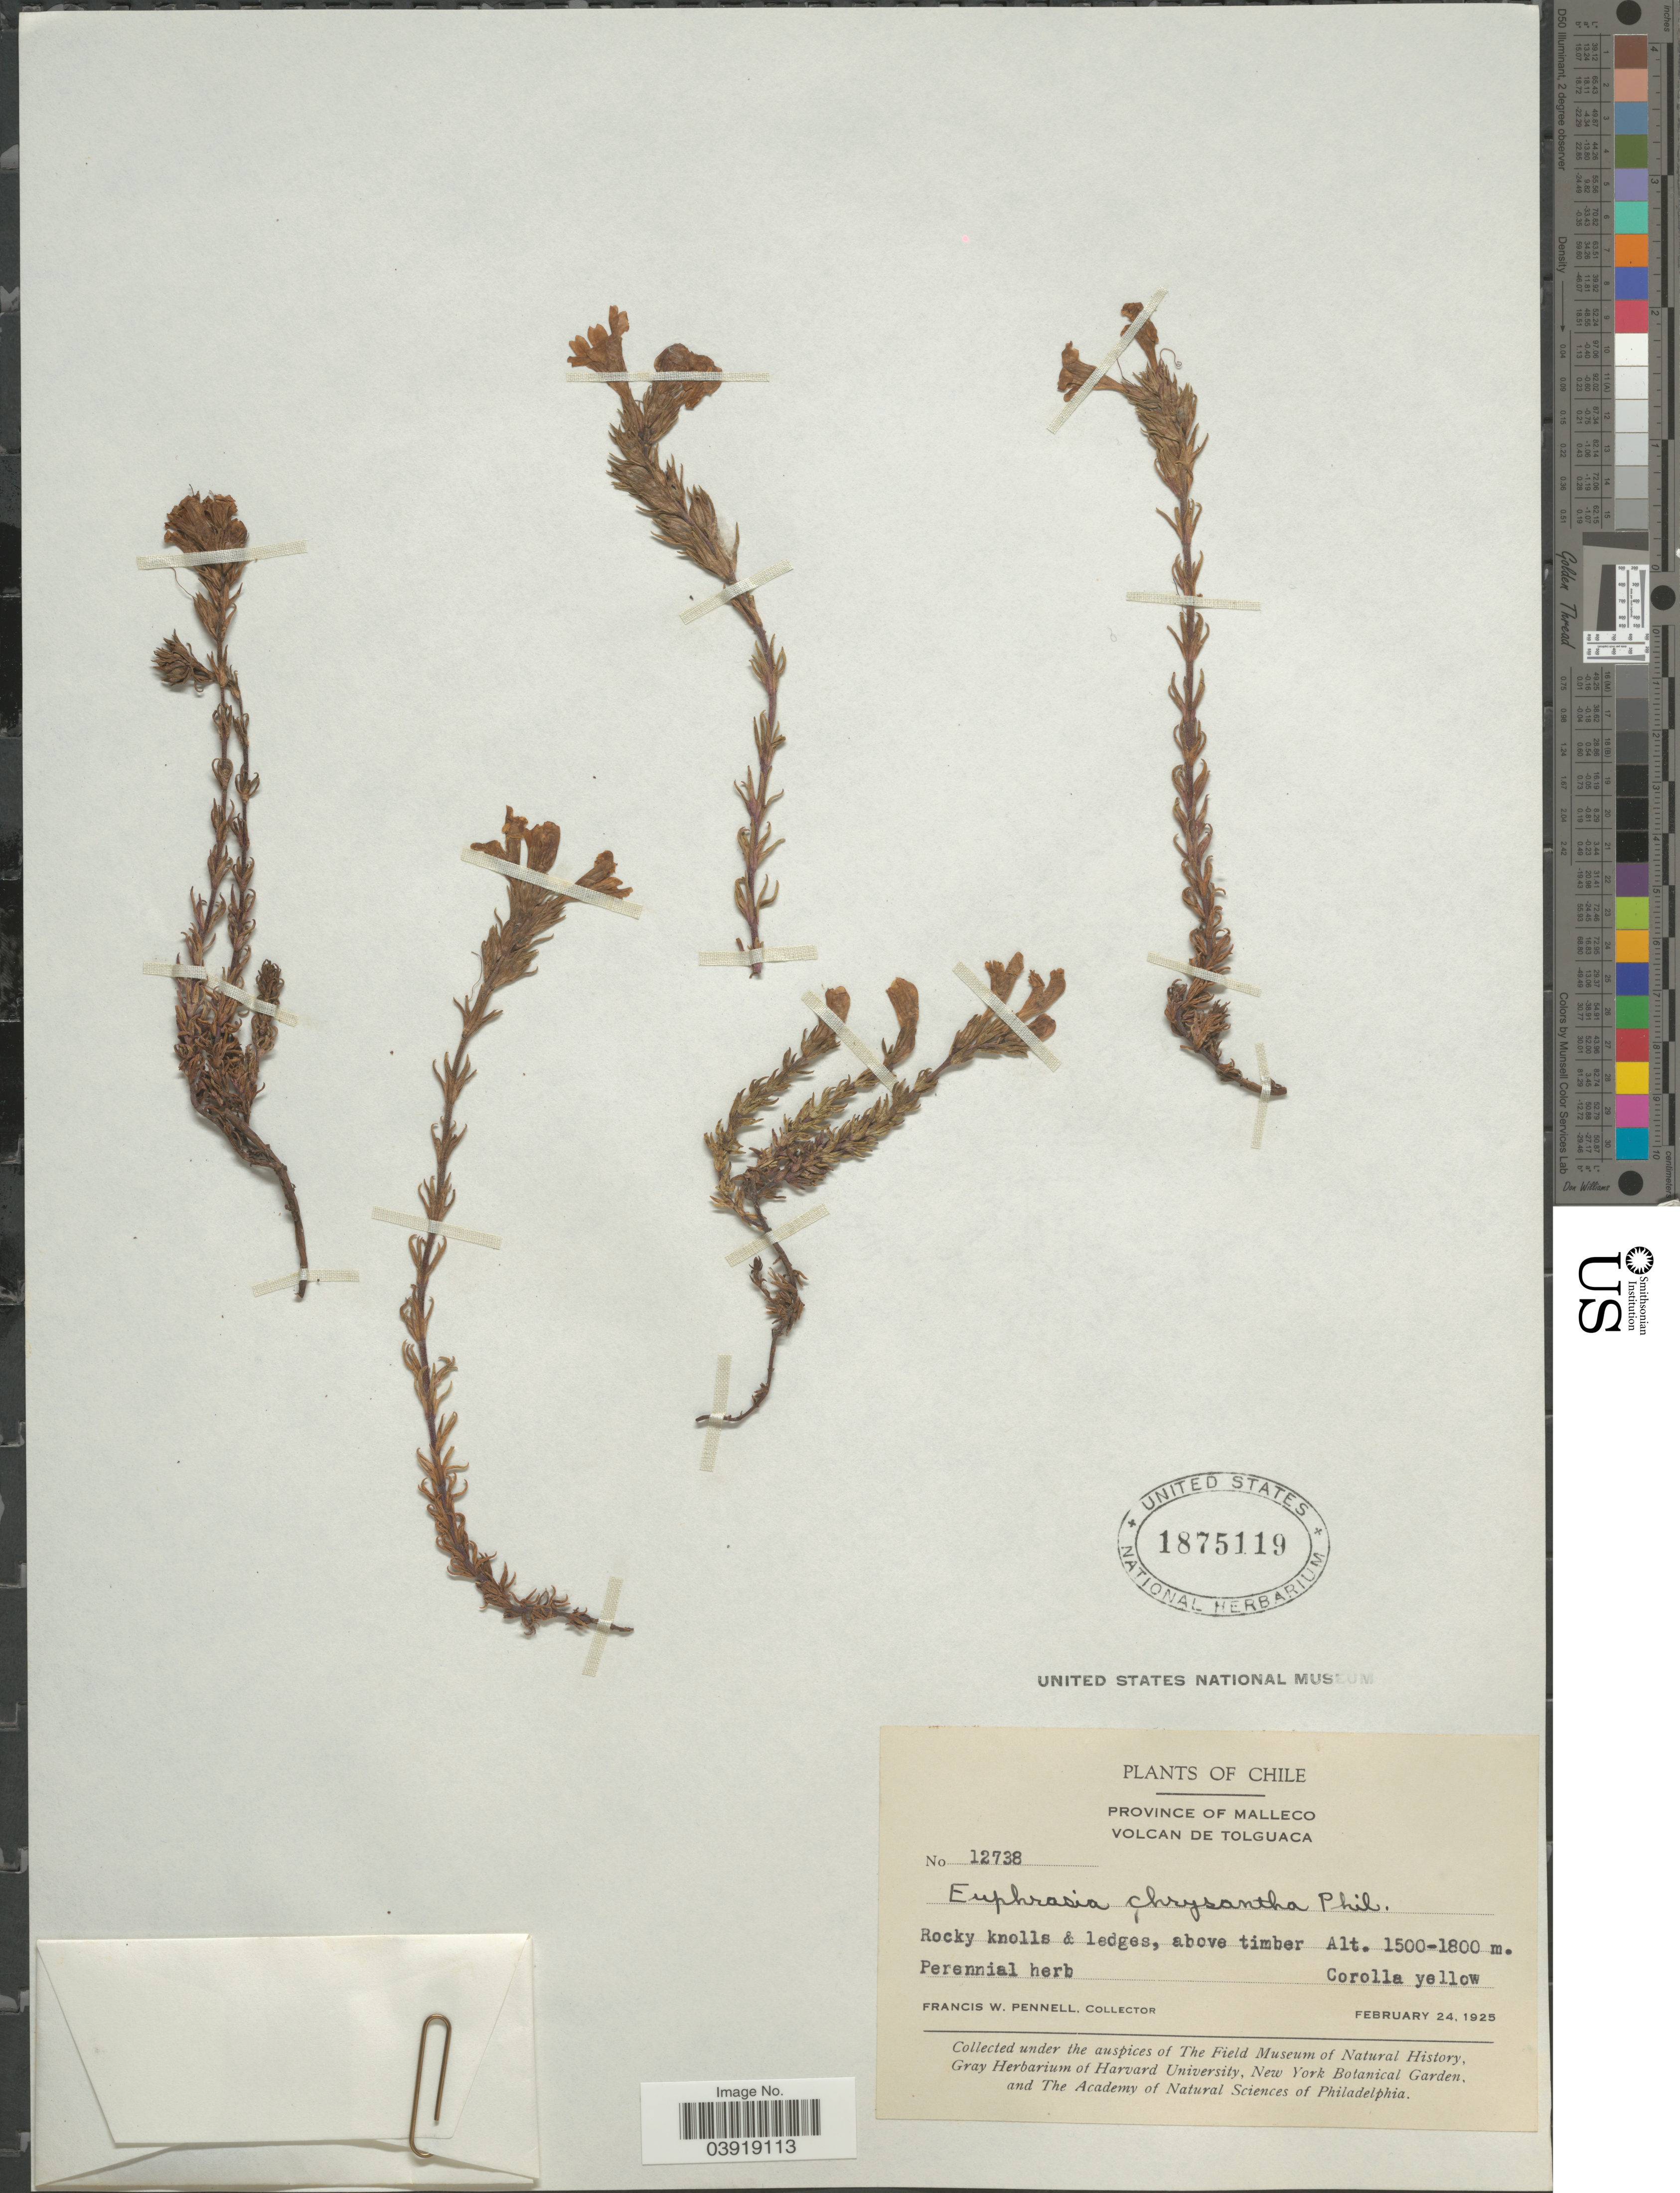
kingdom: Plantae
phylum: Tracheophyta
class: Magnoliopsida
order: Lamiales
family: Orobanchaceae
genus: Euphrasia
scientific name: Euphrasia chrysantha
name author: Phil.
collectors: F. W. Pennell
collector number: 12738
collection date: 1925-02-24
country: Chile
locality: Province of Malleco. Volcan de Tolguaca.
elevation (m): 1500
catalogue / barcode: US 1875119